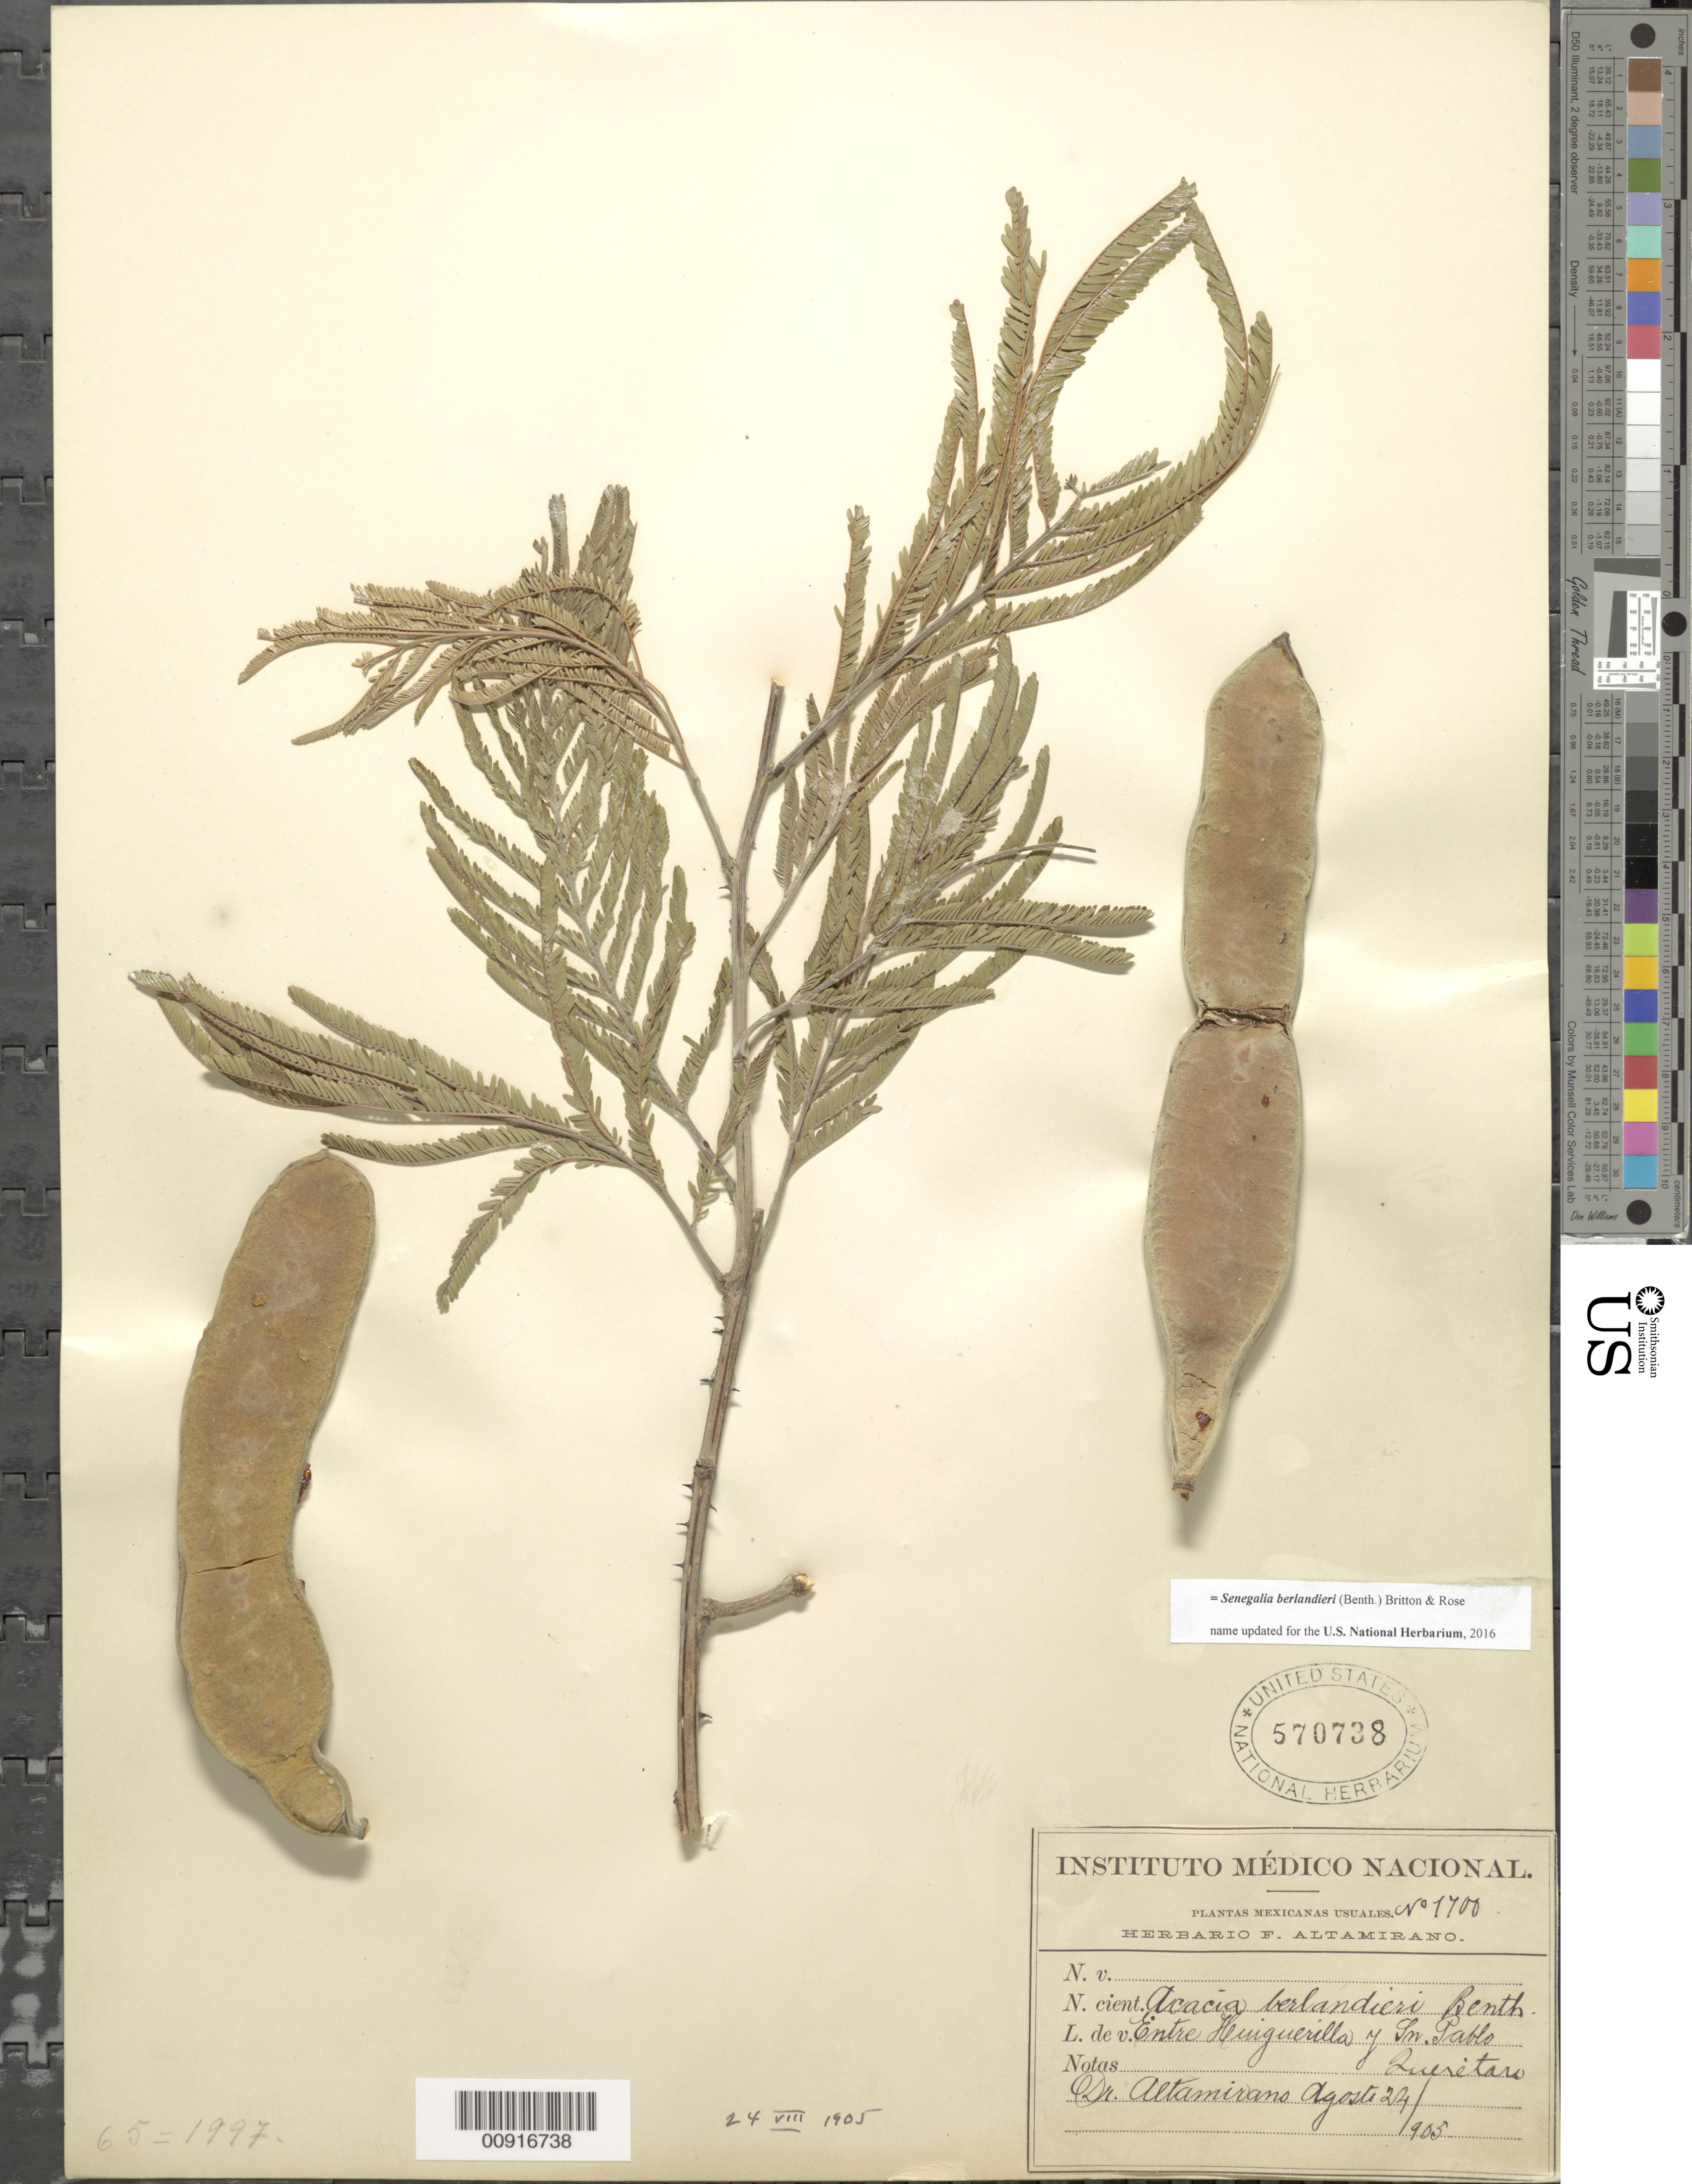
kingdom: Plantae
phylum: Tracheophyta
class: Magnoliopsida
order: Fabales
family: Fabaceae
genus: Senegalia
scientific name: Senegalia berlandieri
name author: (Benth.) Britton & Rose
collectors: F. Altamirano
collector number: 1700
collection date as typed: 24 Aug 1905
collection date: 1905-08-24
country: Mexico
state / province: Querétaro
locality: Entre Higuerilla y Sn. Pablo, Querétaro.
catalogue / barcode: US 570738